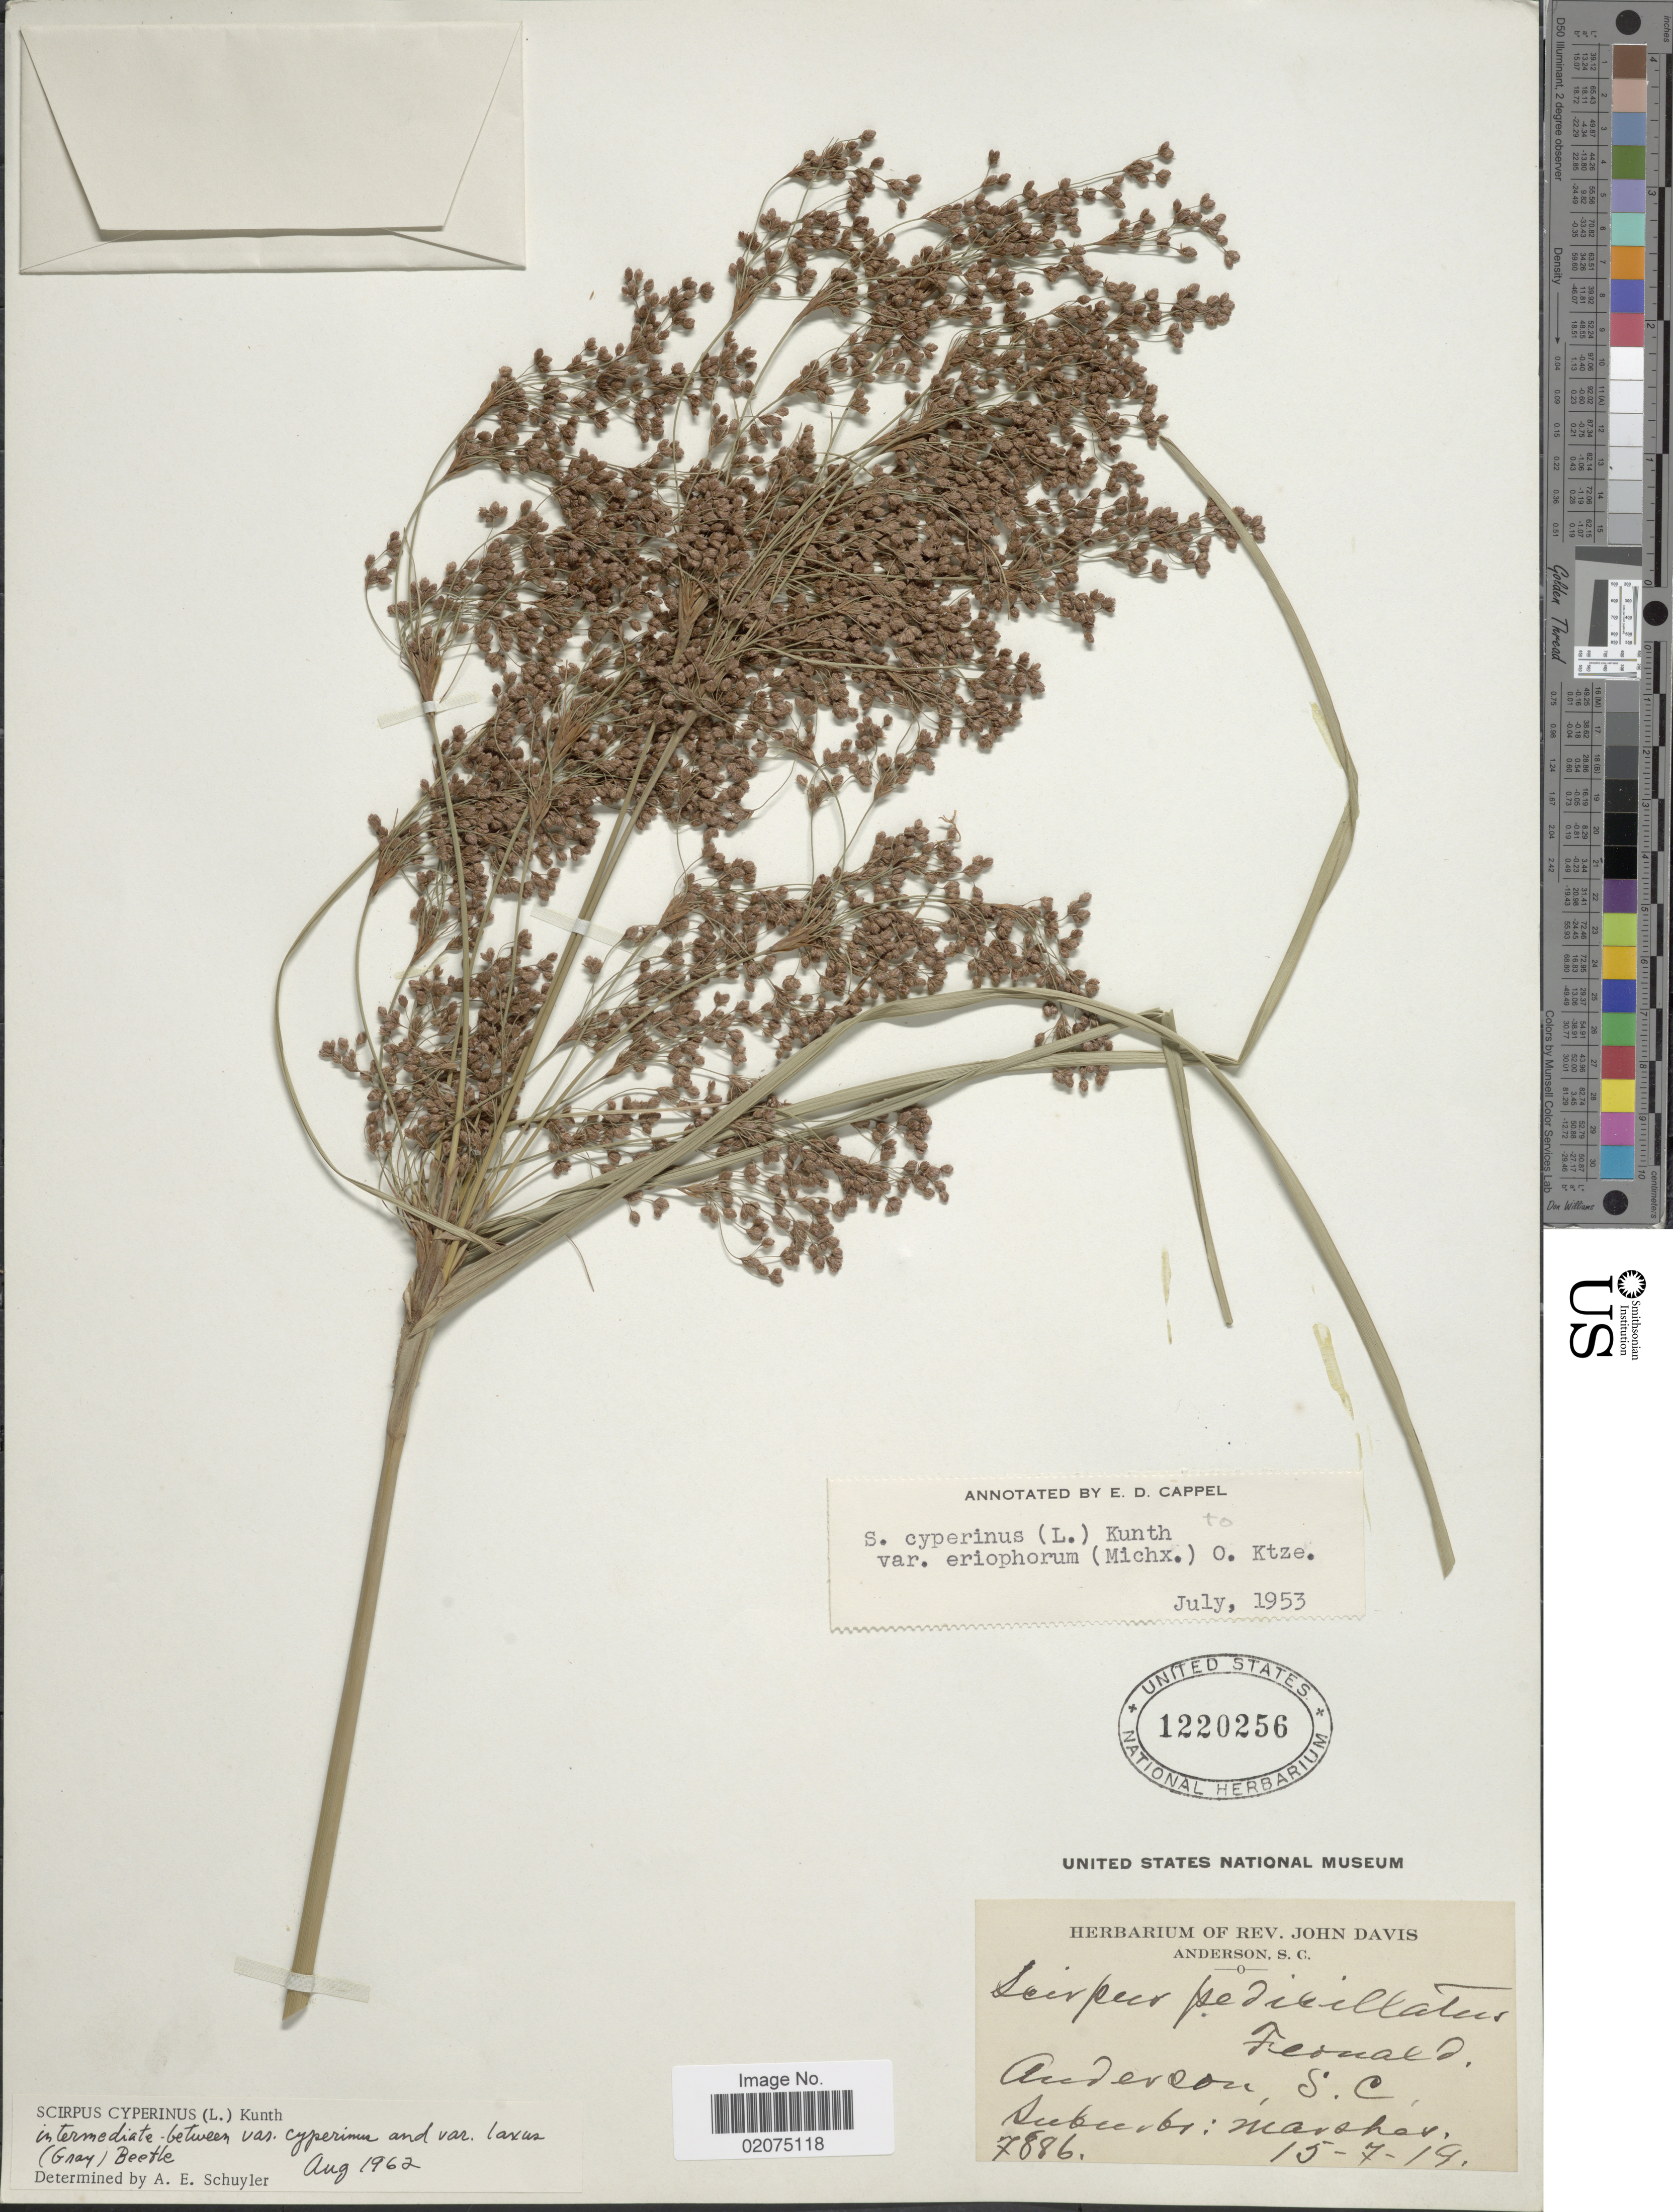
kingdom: Plantae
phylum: Tracheophyta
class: Liliopsida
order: Poales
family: Cyperaceae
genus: Scirpus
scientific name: Scirpus cyperinus (L.) Kunth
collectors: J. Davis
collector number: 7886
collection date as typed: Transcribed d/m/y: 15/7/19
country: United States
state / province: South Carolina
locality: Anderson , SC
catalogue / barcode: US 1220256